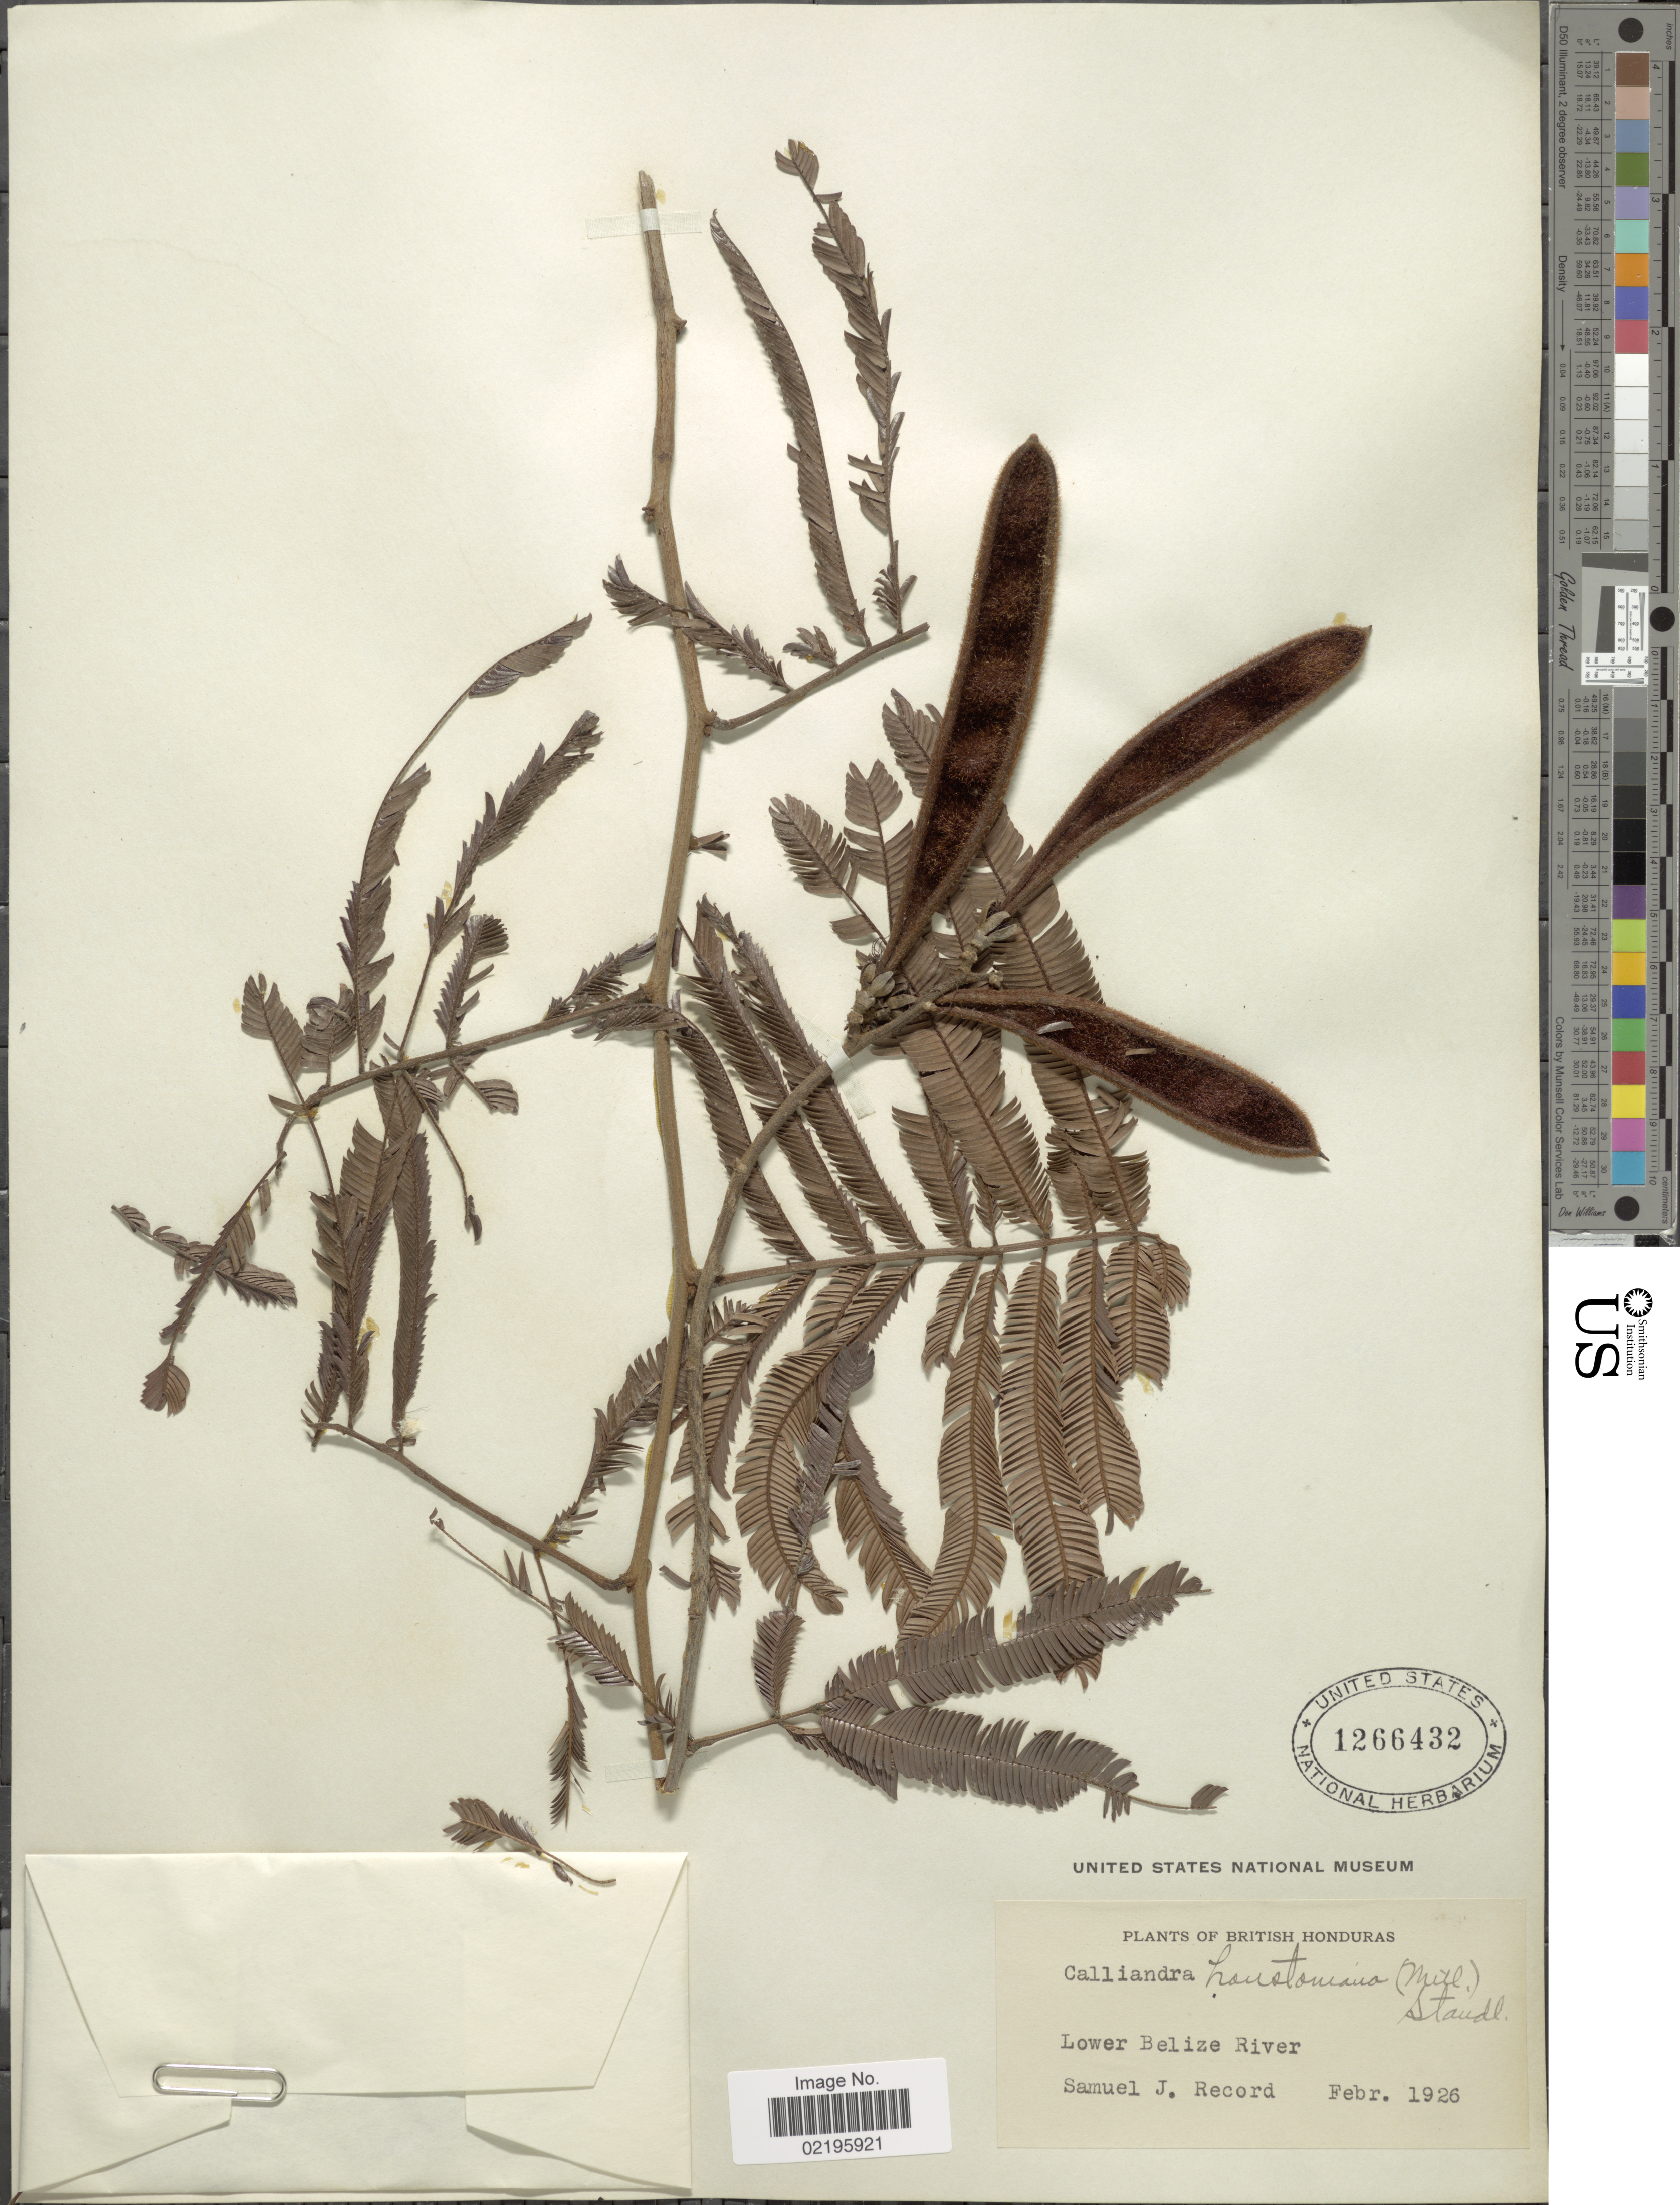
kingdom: Plantae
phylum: Tracheophyta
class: Magnoliopsida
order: Fabales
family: Fabaceae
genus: Calliandra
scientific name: Calliandra houstoniana var. houstoniana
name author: (Mill.) Standl.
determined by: Strong, Mark T., (BOT), Smithsonian Institution - National Museum of Natural History (UNITED STATES)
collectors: S. J. Record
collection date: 1926-02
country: Belize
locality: British Honduras, Lower Belize River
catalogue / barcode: US 1266432